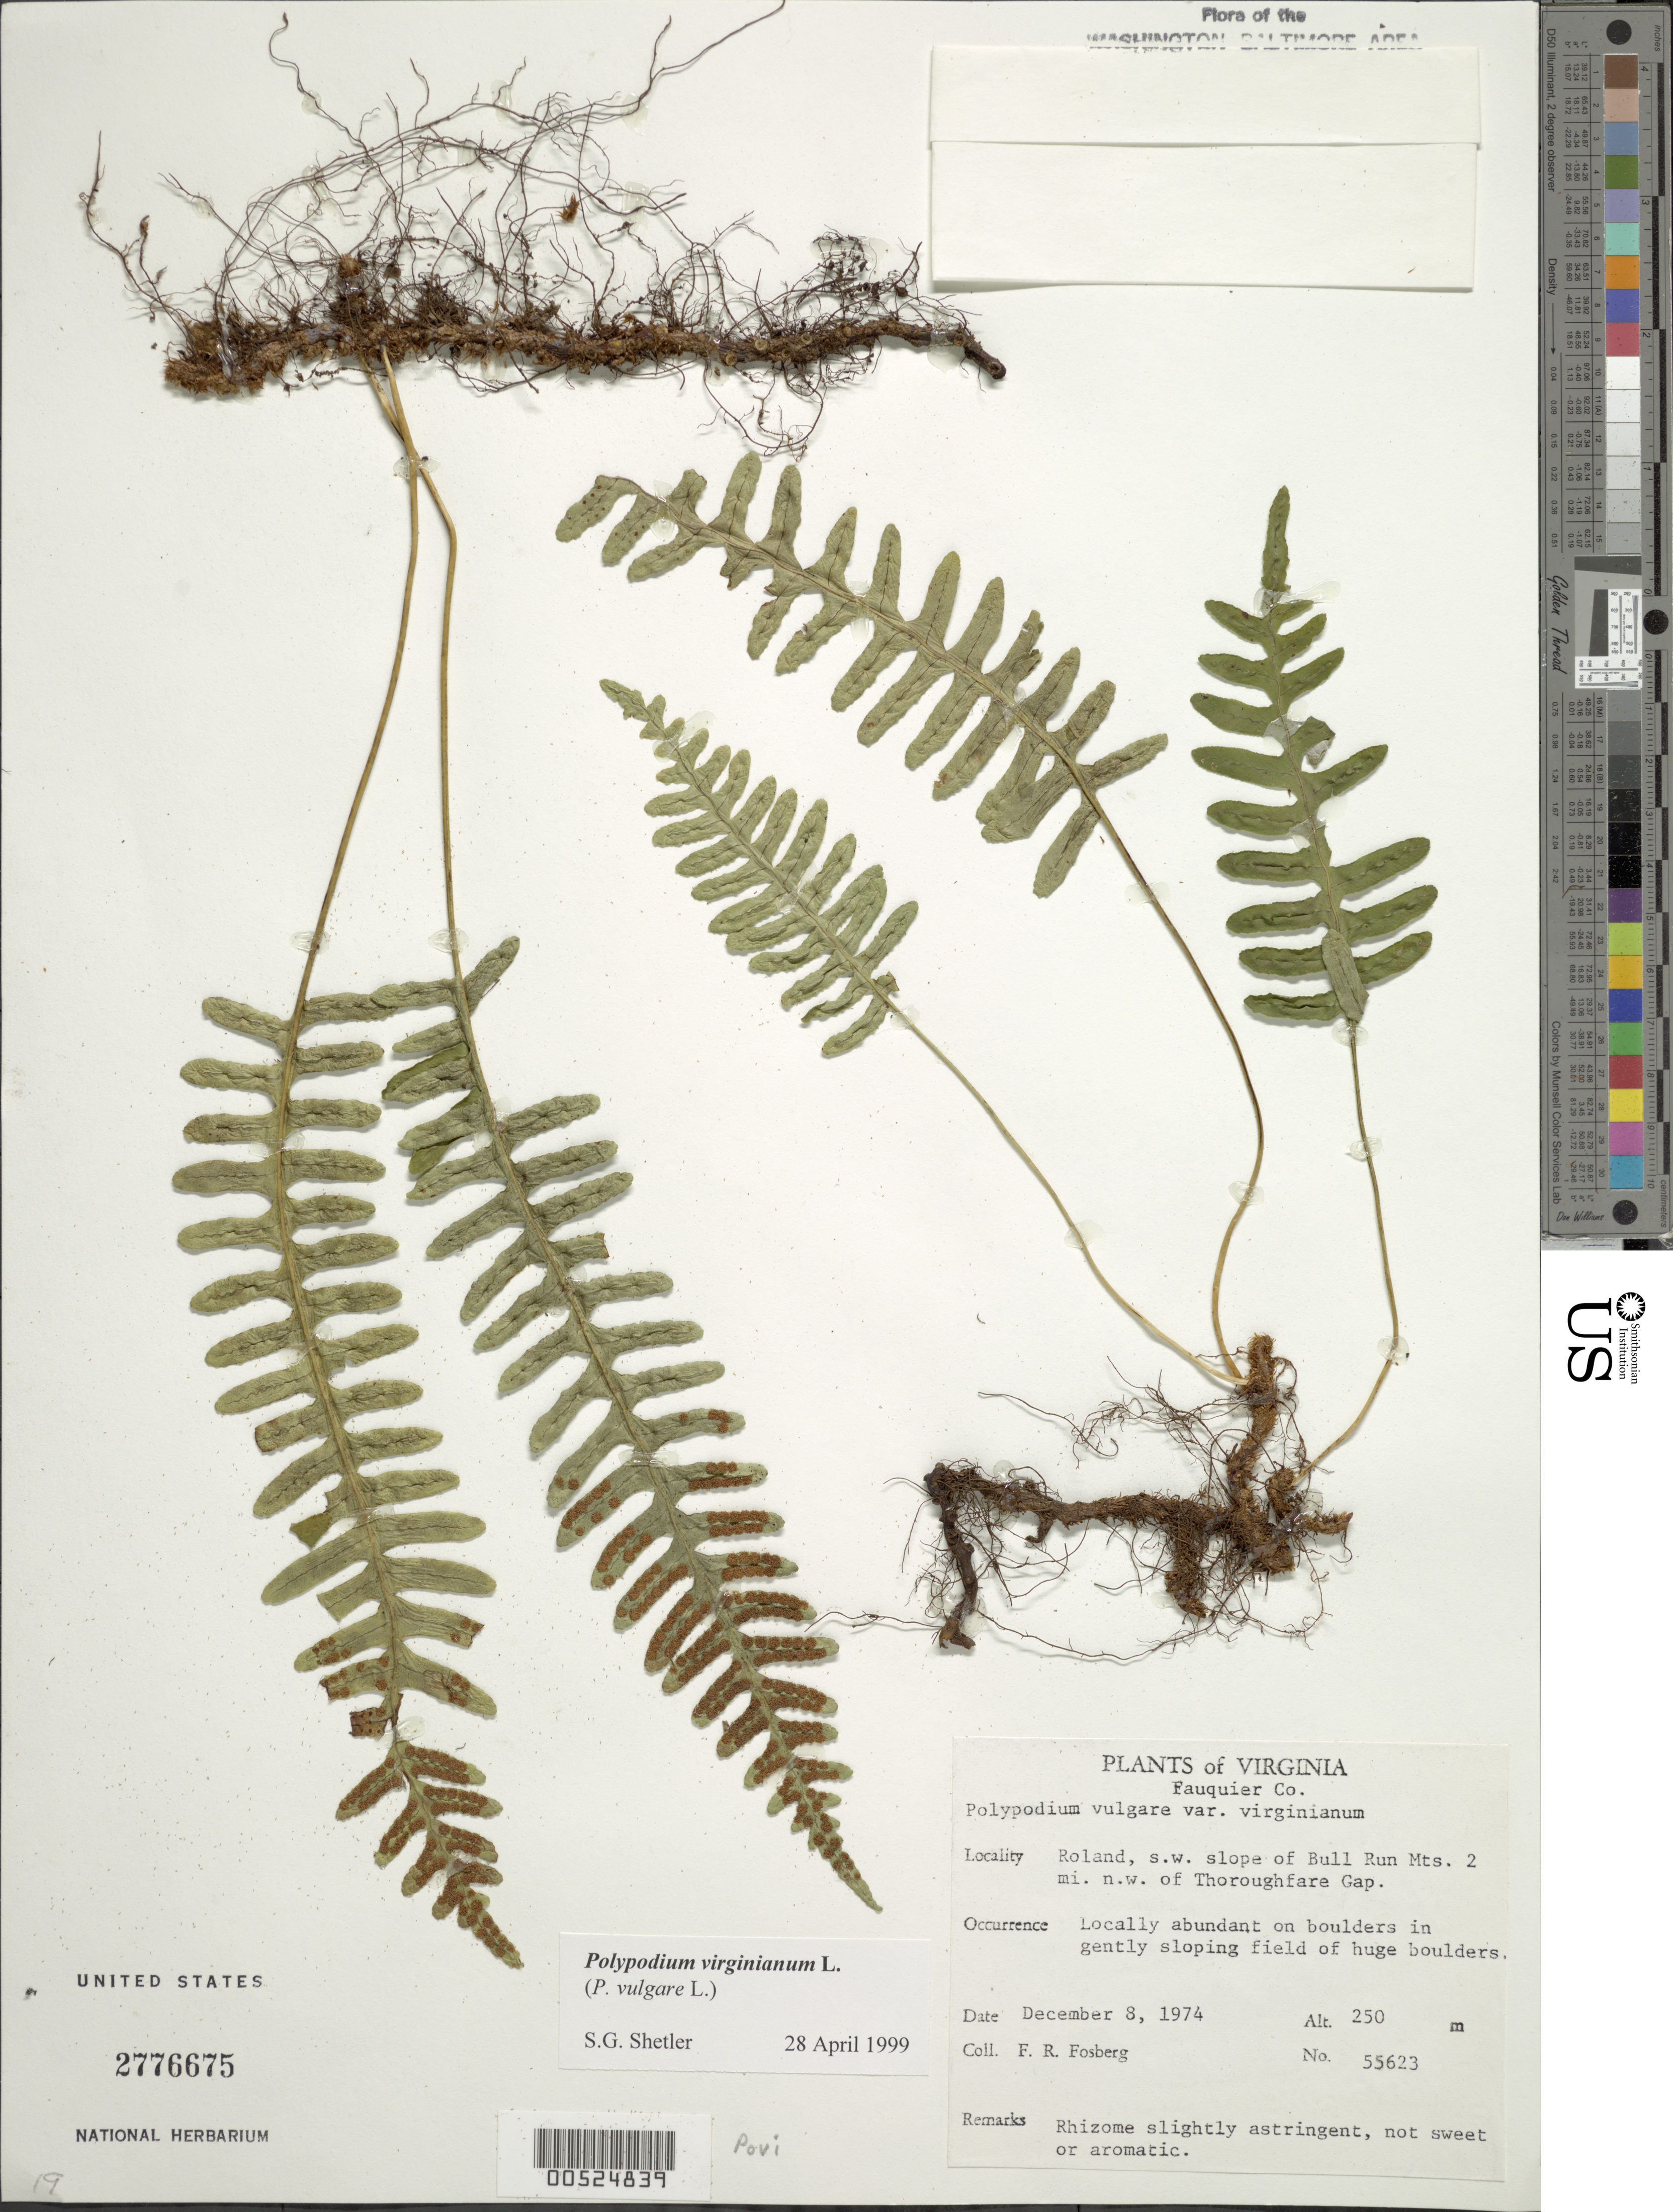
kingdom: Plantae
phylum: Tracheophyta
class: Polypodiopsida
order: Polypodiales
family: Polypodiaceae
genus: Polypodium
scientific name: Polypodium virginianum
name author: L.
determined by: Shetler, Stanwyn G., (US), NMNH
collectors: F. R. Fosberg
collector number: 55623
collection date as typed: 08 Dec 1974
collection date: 1974-12-08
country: United States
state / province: Virginia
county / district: Fauquier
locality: Roland, SW slope of Bull Run Mountains, 2 mi. NW of Thoroughfare Gap Bull Run Mountains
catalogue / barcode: US 2776675